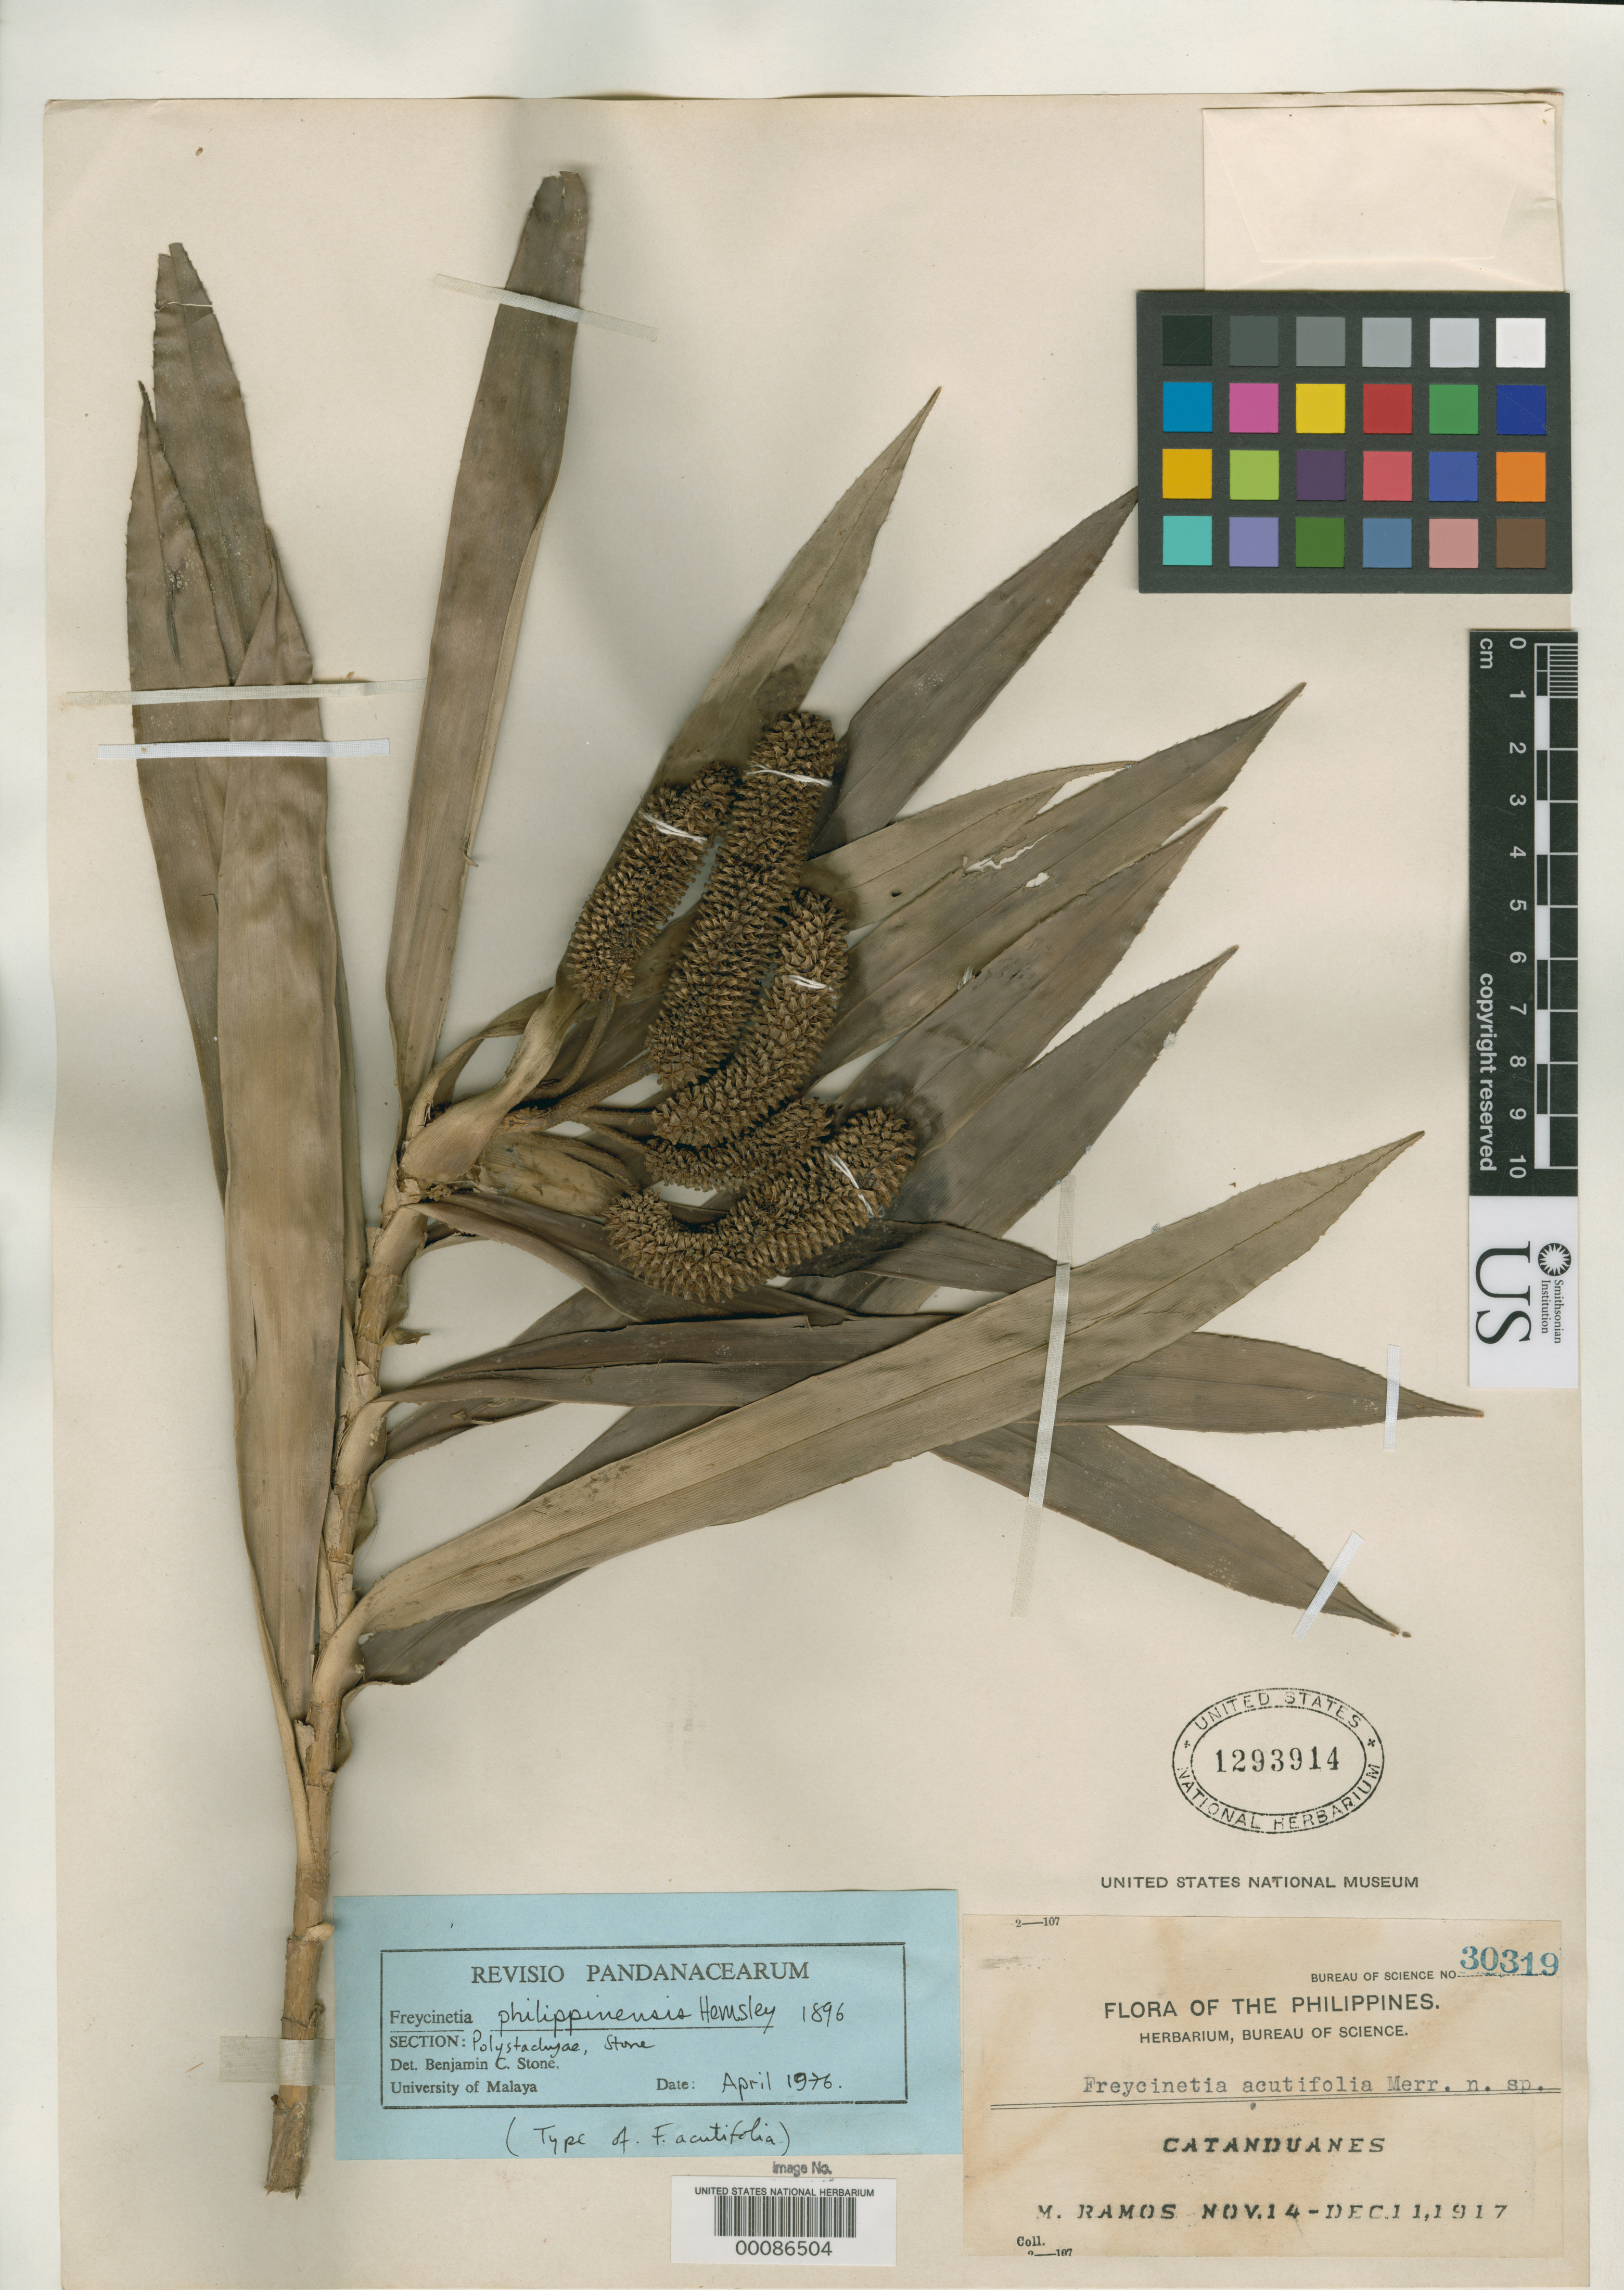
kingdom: Plantae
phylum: Tracheophyta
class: Liliopsida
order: Pandanales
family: Pandanaceae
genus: Freycinetia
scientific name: Freycinetia acutifolia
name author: Merr.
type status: Isotype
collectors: M. Ramos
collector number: Bur. Sci. 30319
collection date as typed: Dec 1917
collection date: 1917-12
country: Philippines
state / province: Bicol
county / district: Catanduanes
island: Catanduanes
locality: Calolbong.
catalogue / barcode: US 1293914